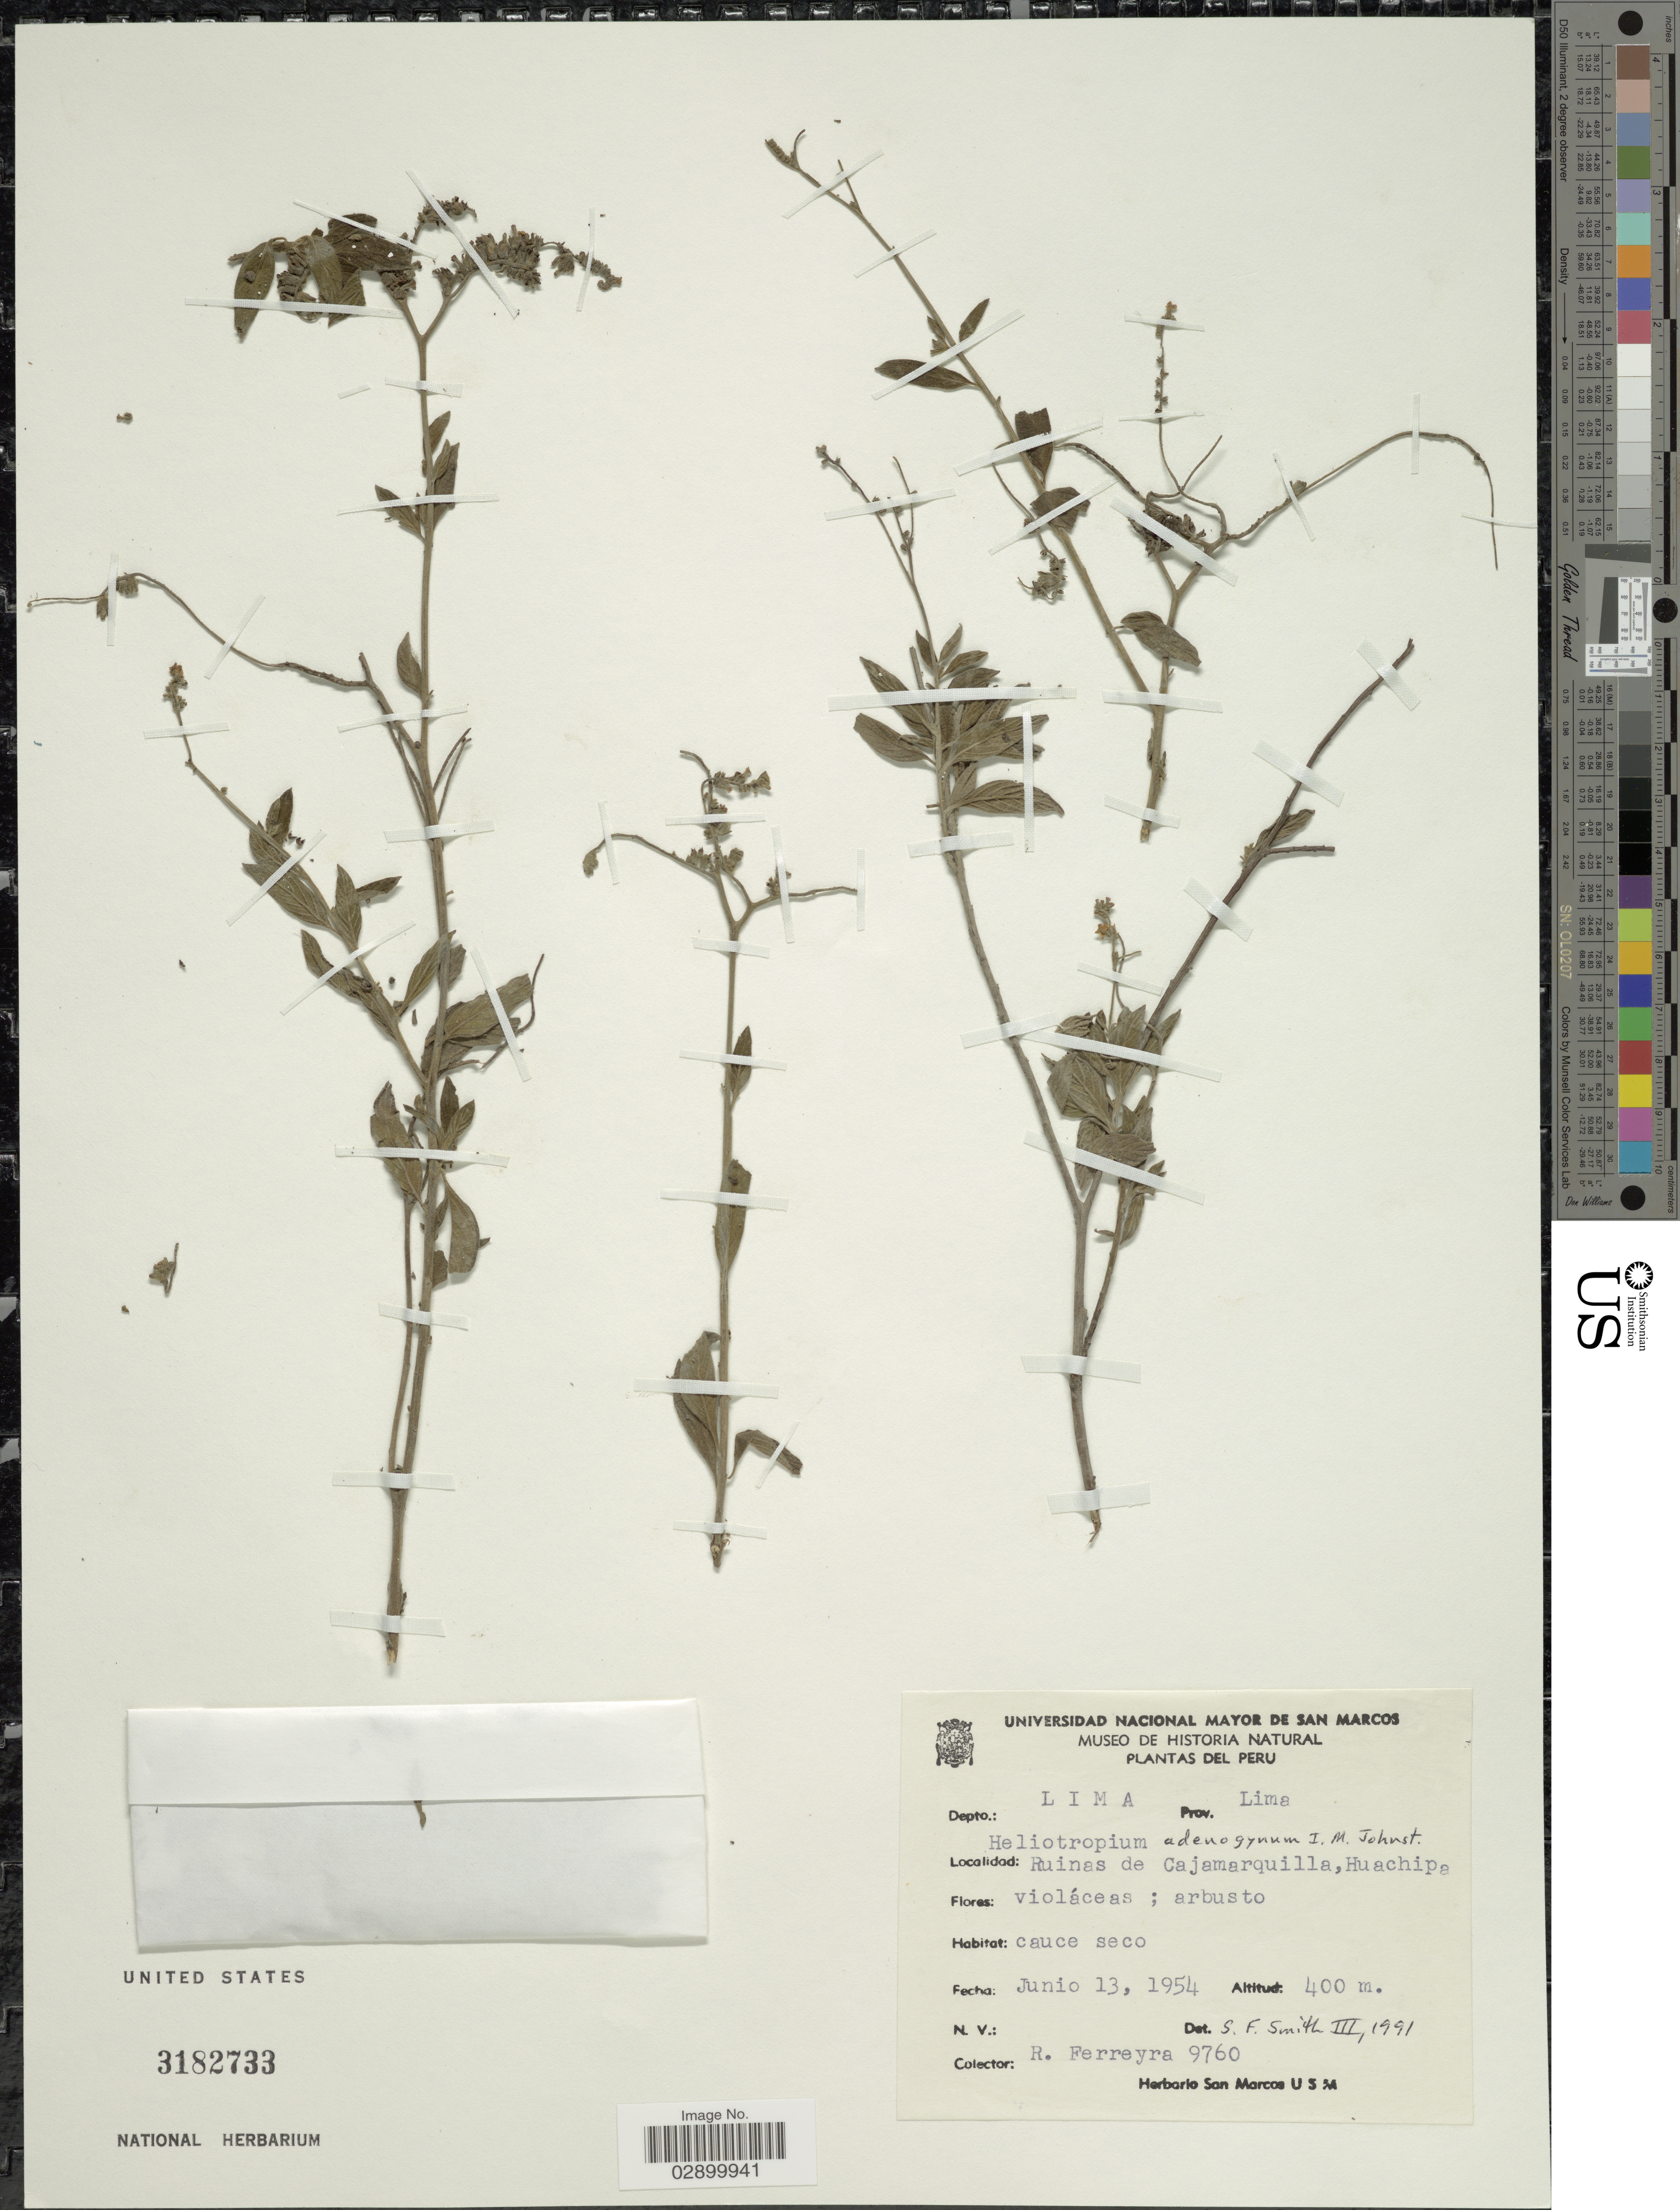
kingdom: Plantae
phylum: Tracheophyta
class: Magnoliopsida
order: Boraginales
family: Heliotropiaceae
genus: Heliotropium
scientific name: Heliotropium adenogynum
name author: I.M. Johnst.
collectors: R. A. Ferreyra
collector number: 9760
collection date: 1954-06-13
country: Peru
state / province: Lima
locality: Depto.: Lima. Prov. Lima. Ruinas de Cajamarquilla, Huachipa.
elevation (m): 400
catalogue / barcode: US 3182733